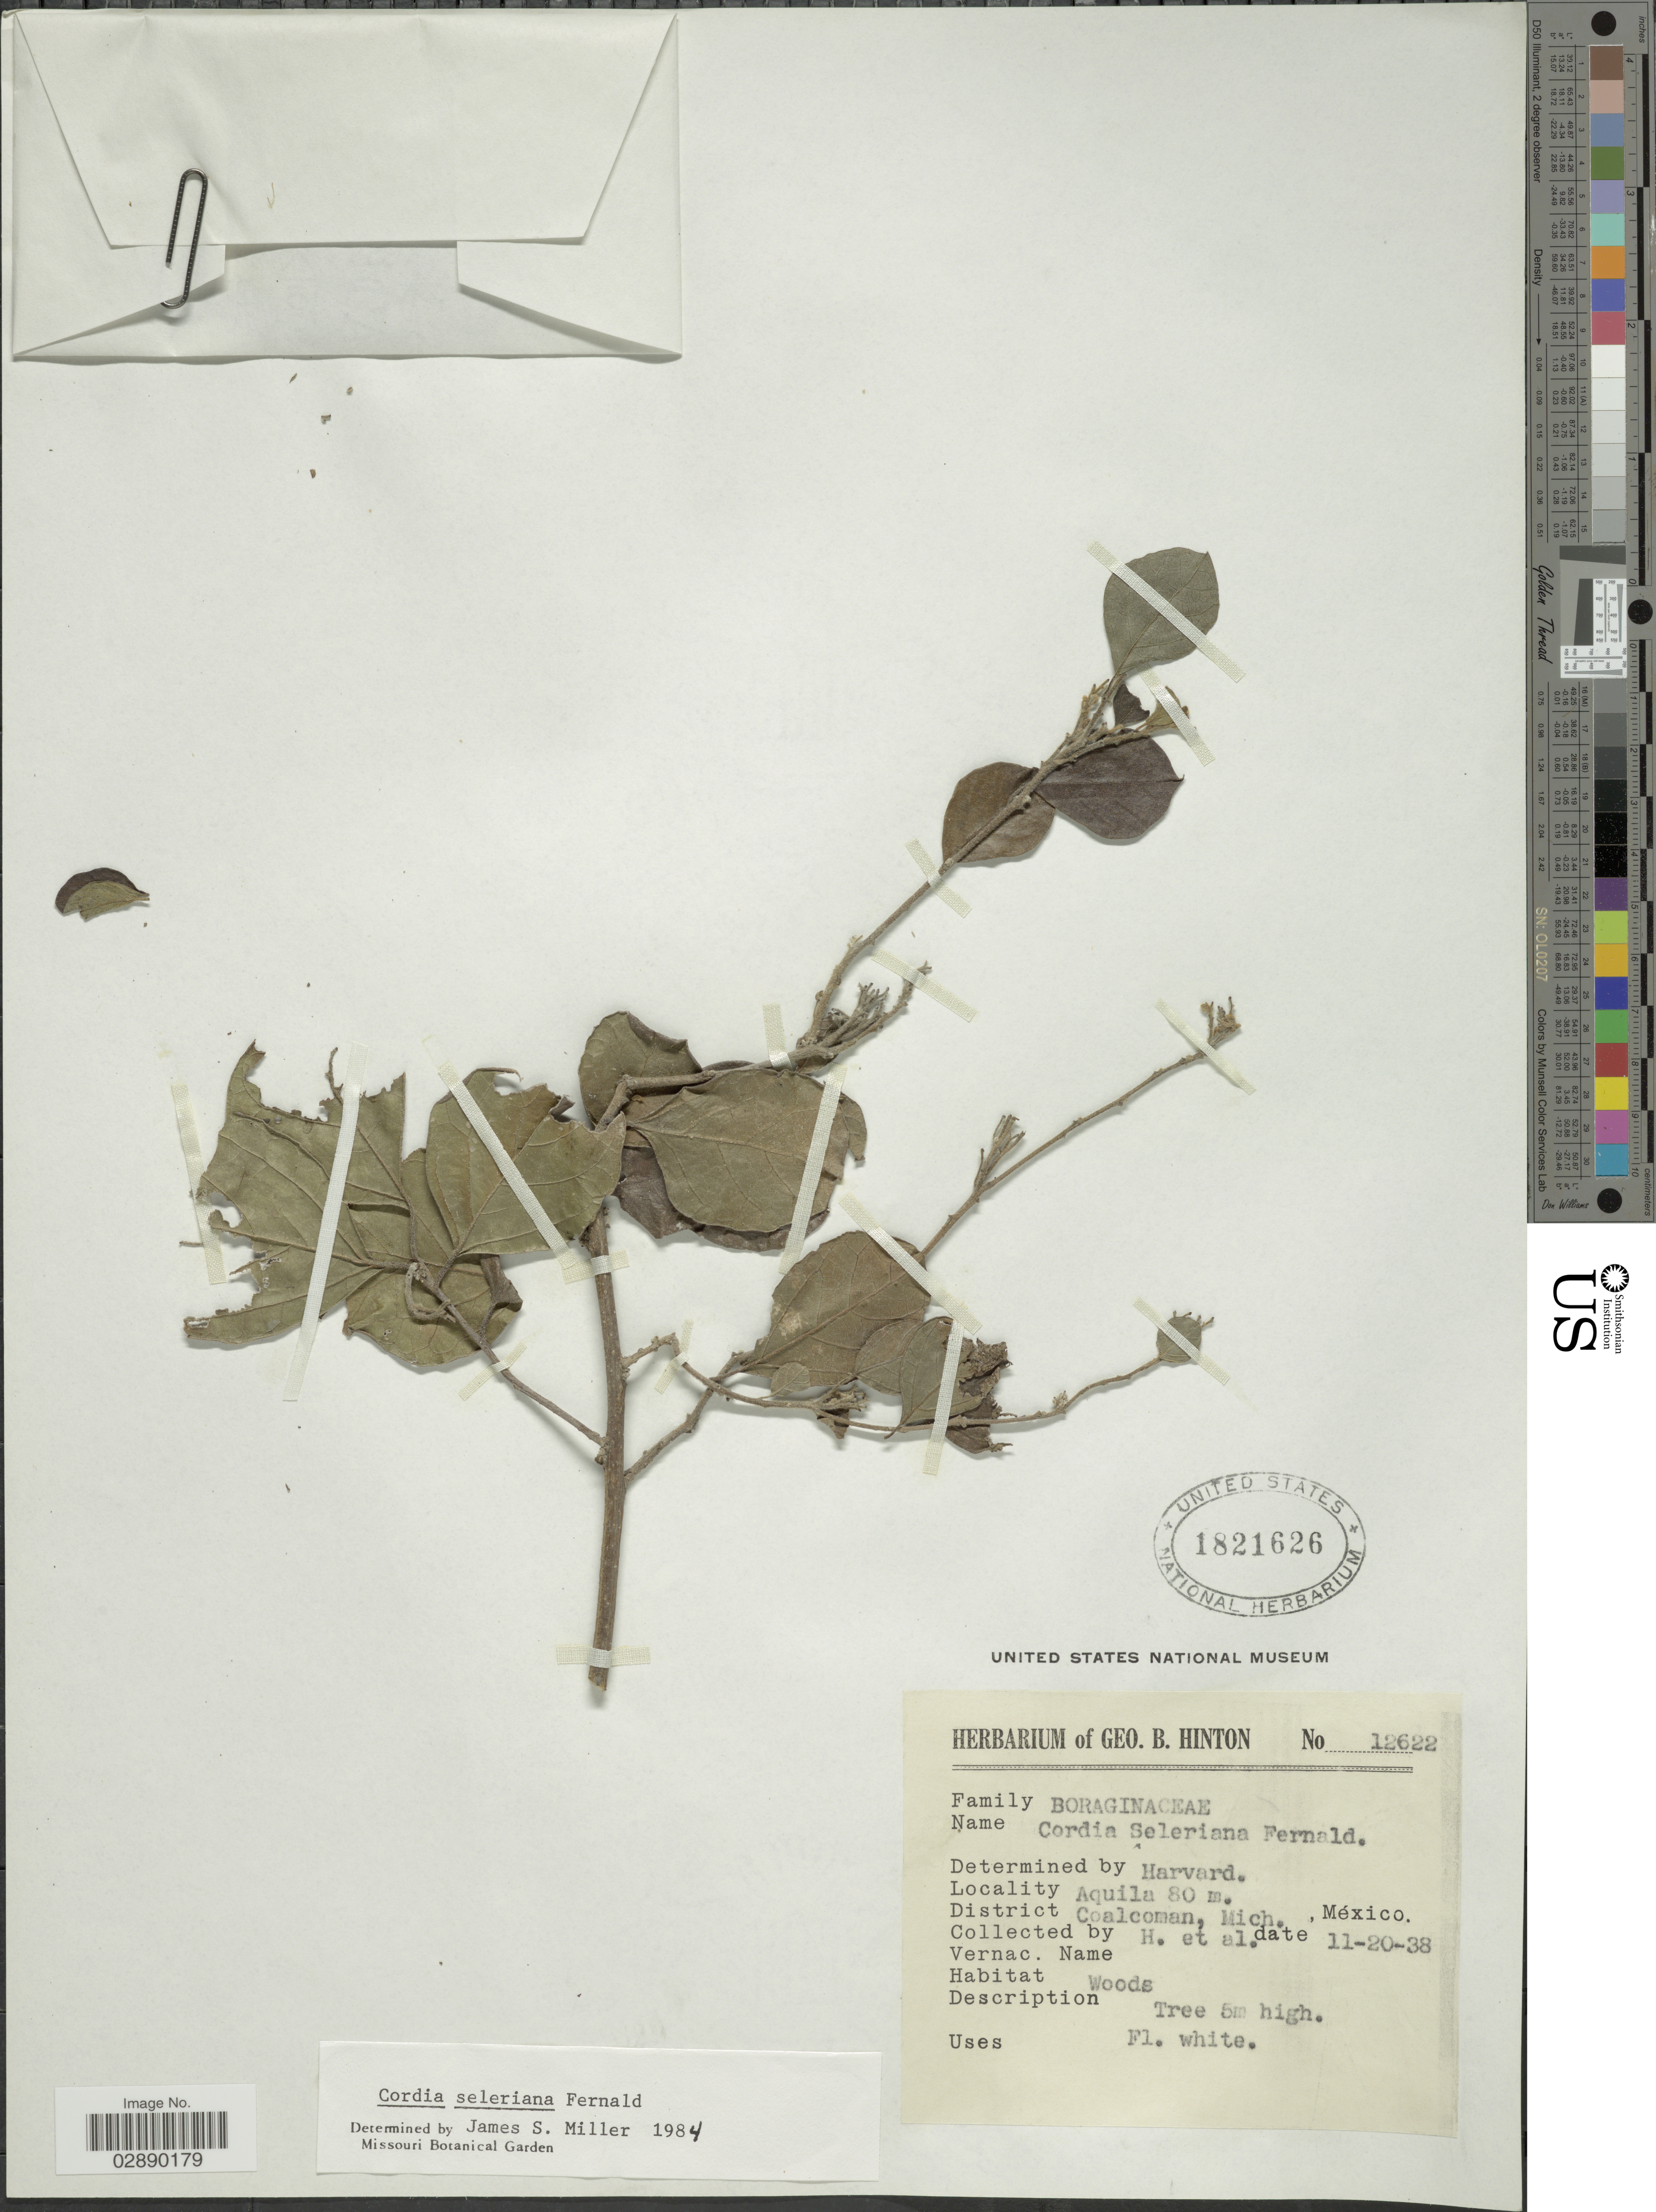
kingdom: Plantae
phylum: Tracheophyta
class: Magnoliopsida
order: Boraginales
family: Cordiaceae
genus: Cordia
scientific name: Cordia seleriana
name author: Fernald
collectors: G. B. Hinton & et al.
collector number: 12622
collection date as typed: Transcribed d/m/y: 20/11/38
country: Mexico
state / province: Michoacán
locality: Aquila, District Coalcoman.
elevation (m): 80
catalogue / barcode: US 1821626